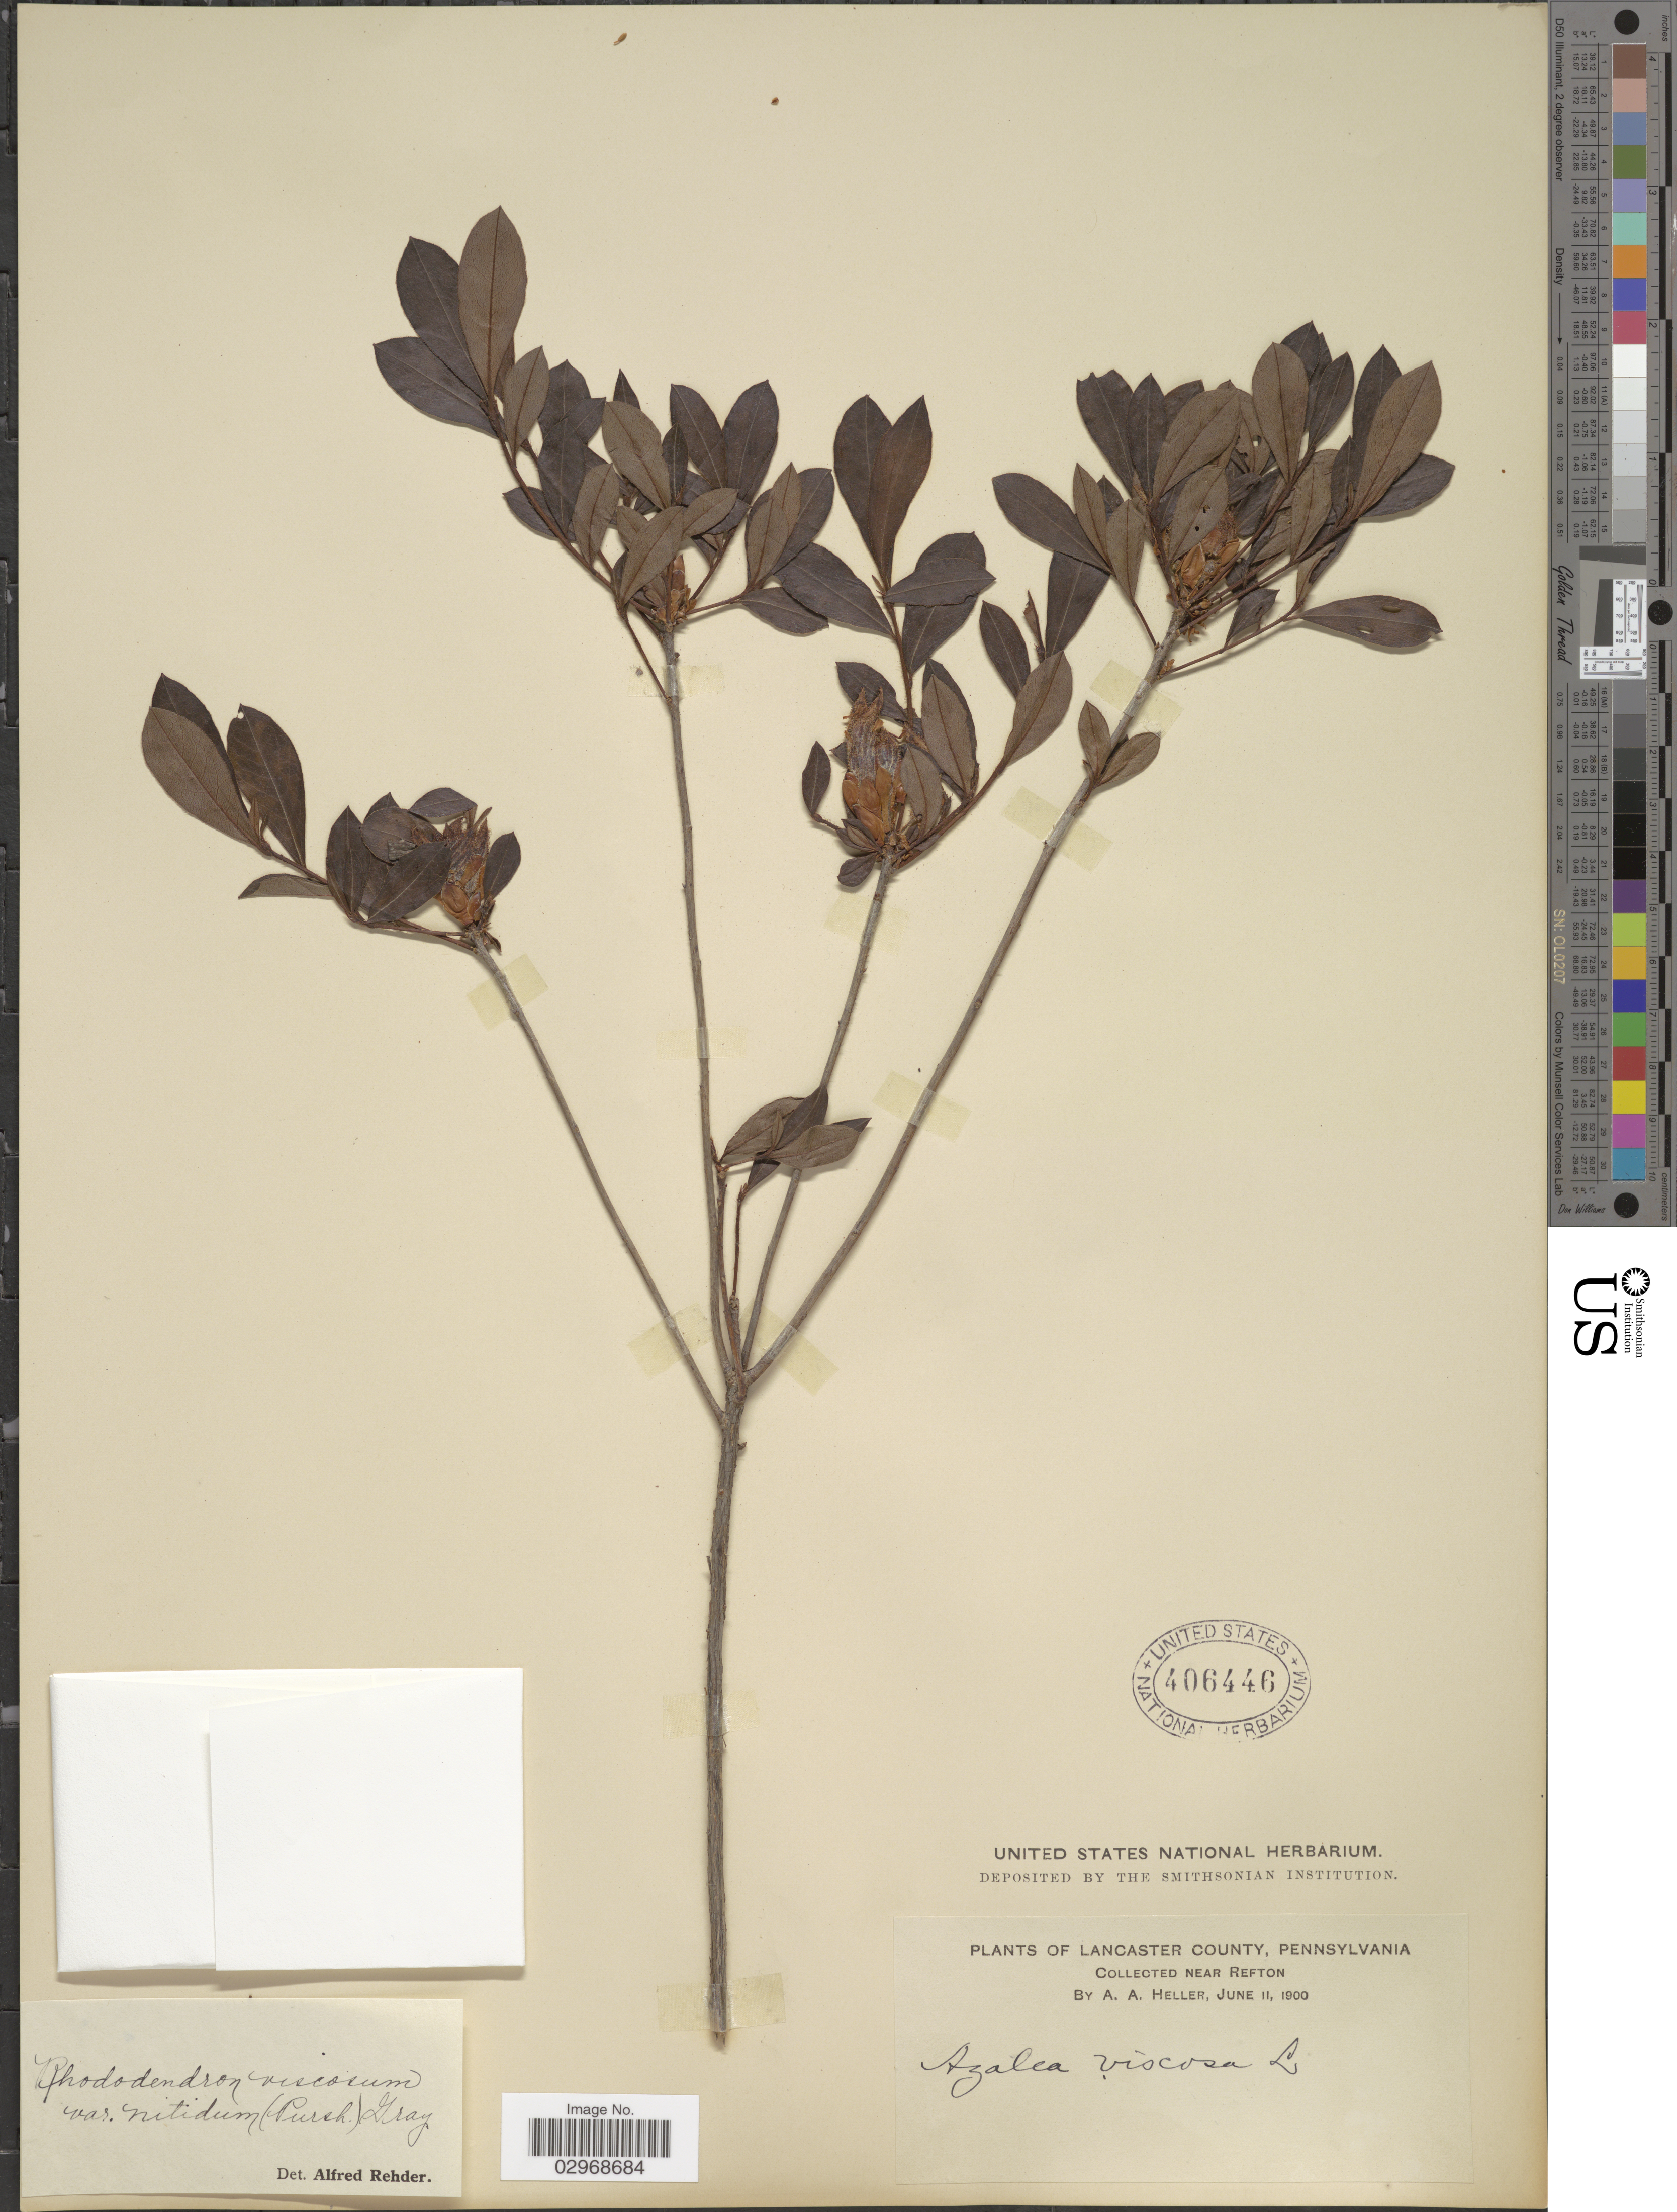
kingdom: Plantae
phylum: Tracheophyta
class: Magnoliopsida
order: Ericales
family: Ericaceae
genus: Rhododendron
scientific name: Rhododendron viscosum var. nitidum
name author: (Pursh) A. Gray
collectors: A. A. Heller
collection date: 1900-06-11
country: United States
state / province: Pennsylvania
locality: Lancaster County, Near Refton.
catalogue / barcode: US 406446